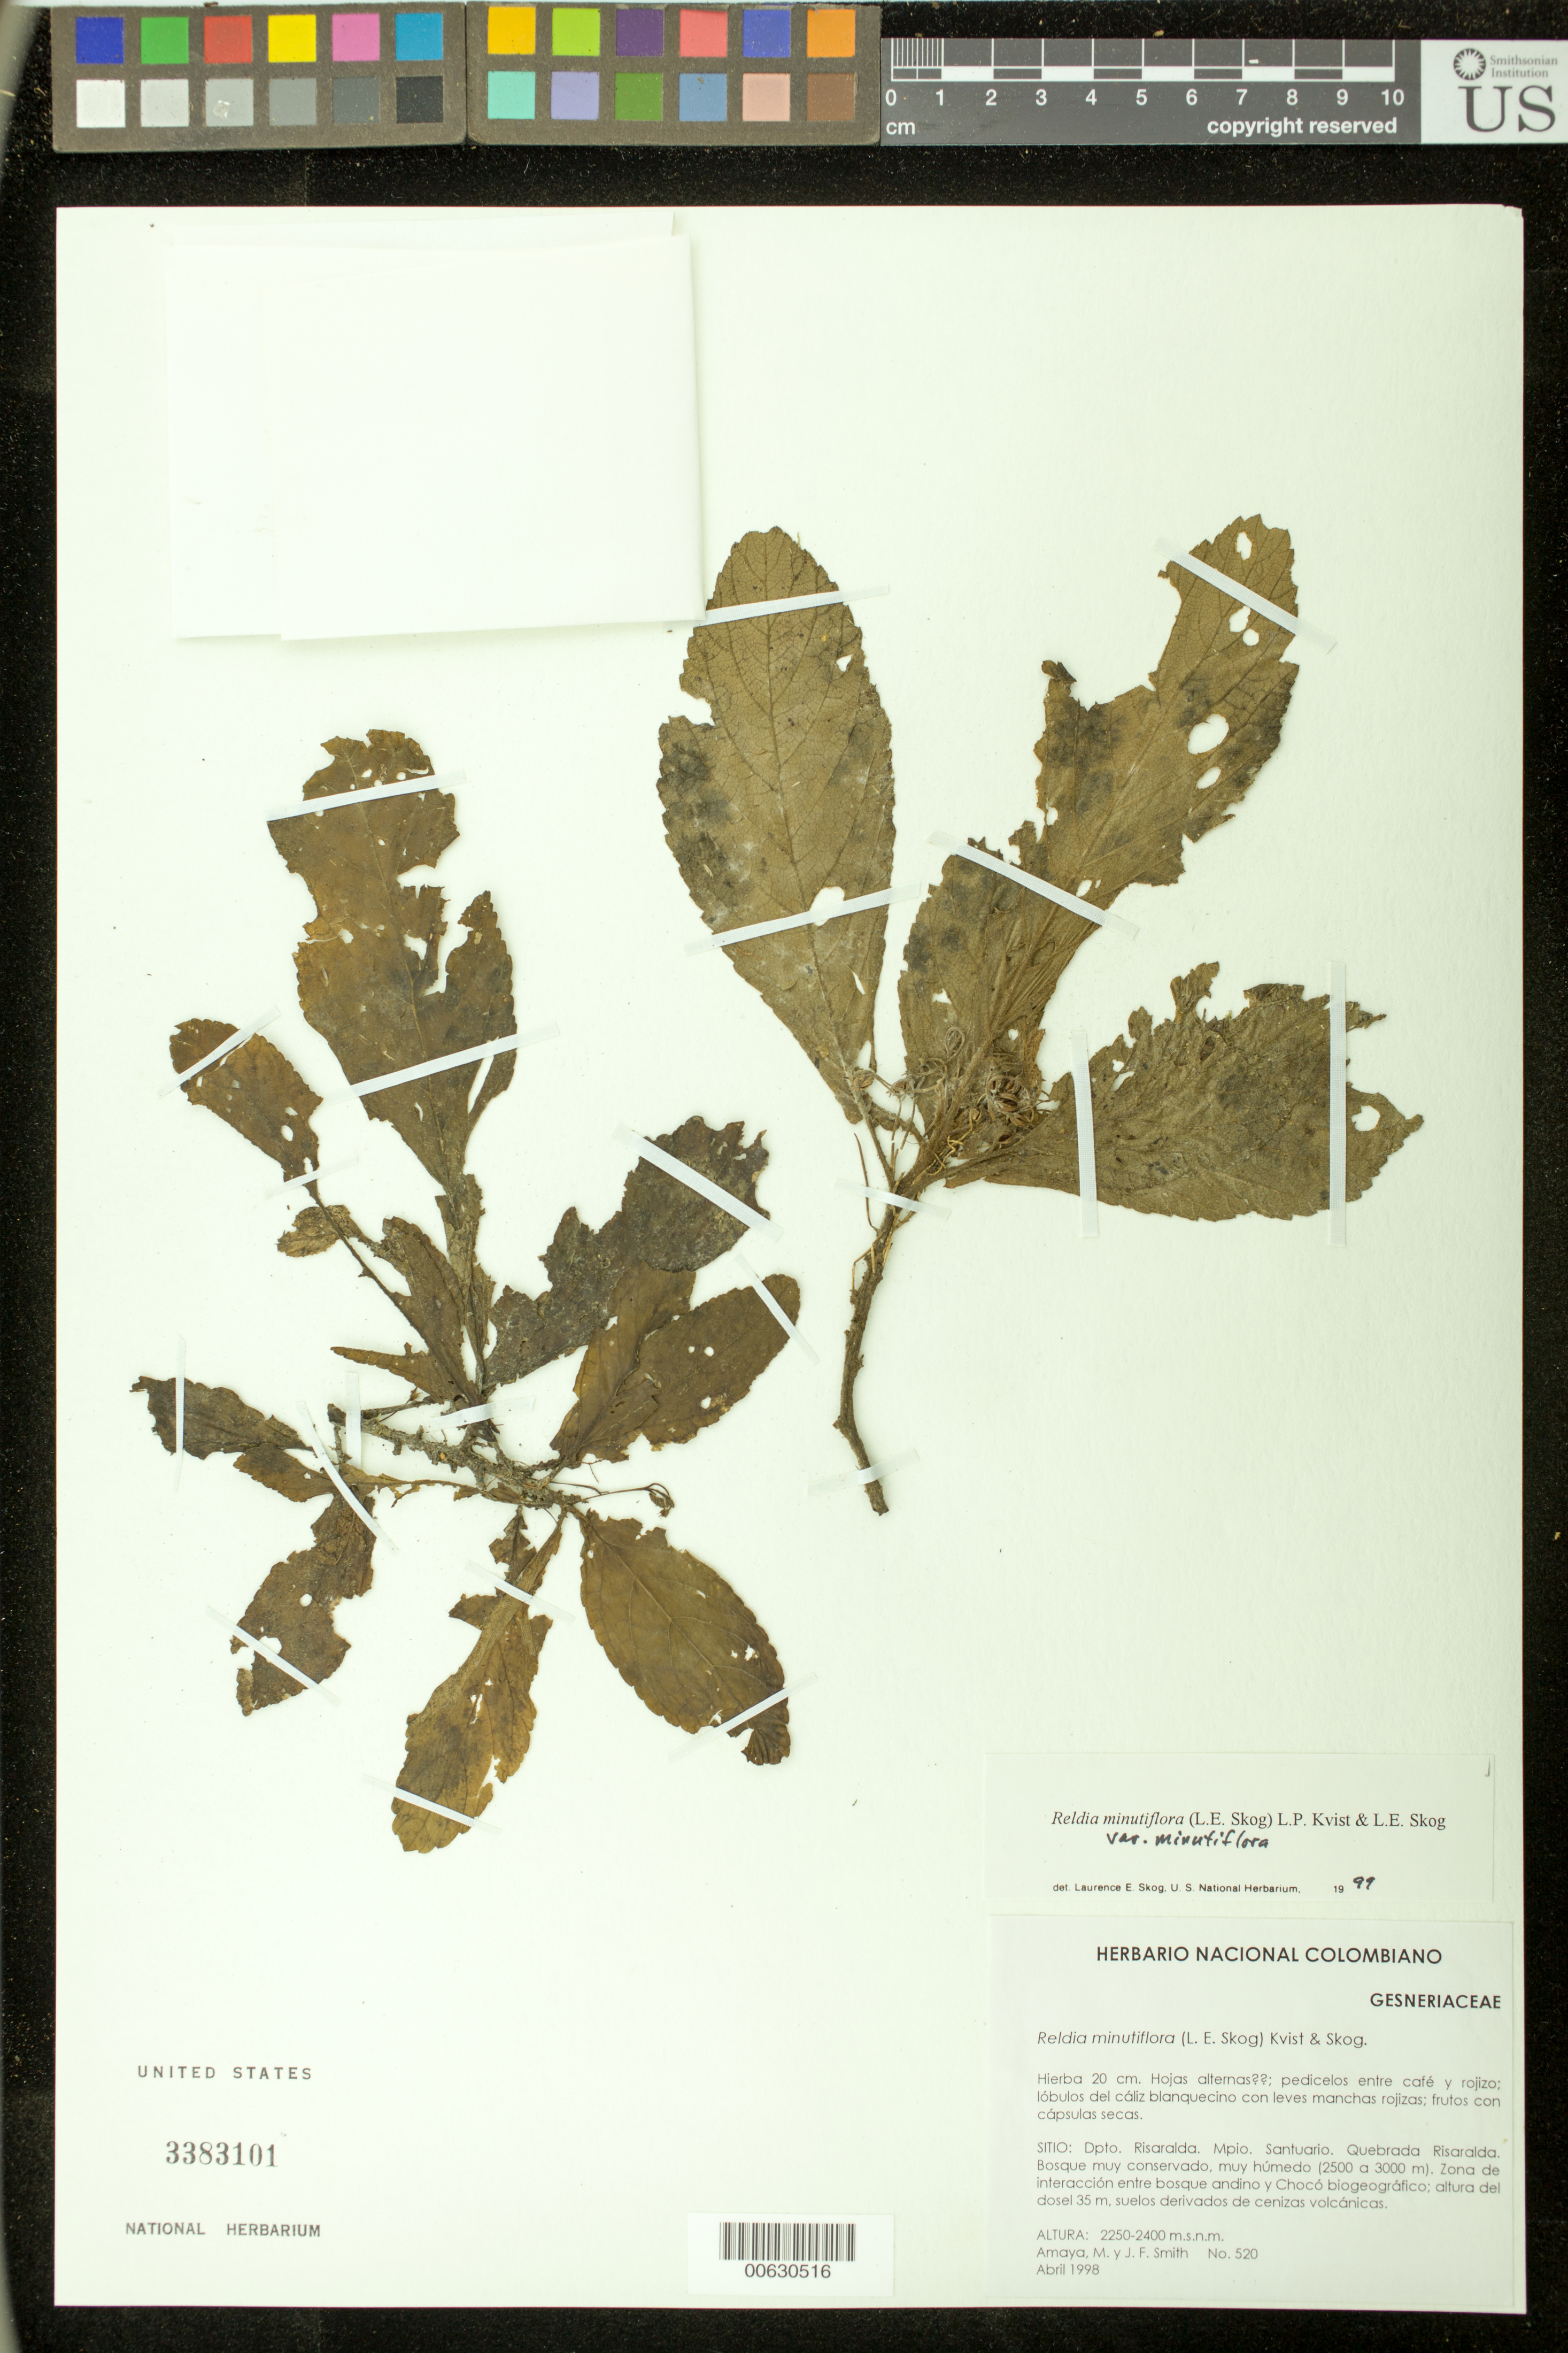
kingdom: Plantae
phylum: Tracheophyta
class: Magnoliopsida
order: Lamiales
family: Gesneriaceae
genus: Reldia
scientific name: Reldia minutiflora var. minutiflora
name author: (L.E. Skog) L.P. Kvist & L.E. Skog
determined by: Skog, Laurence E.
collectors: M. Amaya & J. F. Smith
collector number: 520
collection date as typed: Apr 1998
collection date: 1998-04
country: Colombia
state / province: Risaralda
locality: Mpio. Santuario. Quebrada Risaralda.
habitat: Bosque muy conservado, muy húmedo (2500 a 3000 m); zona de interacción entre bosque andino y Chocó biogeográfico; altura del dosel 35 m, suelos derivados de cenizas volcánicas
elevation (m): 2250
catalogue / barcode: US 3383101